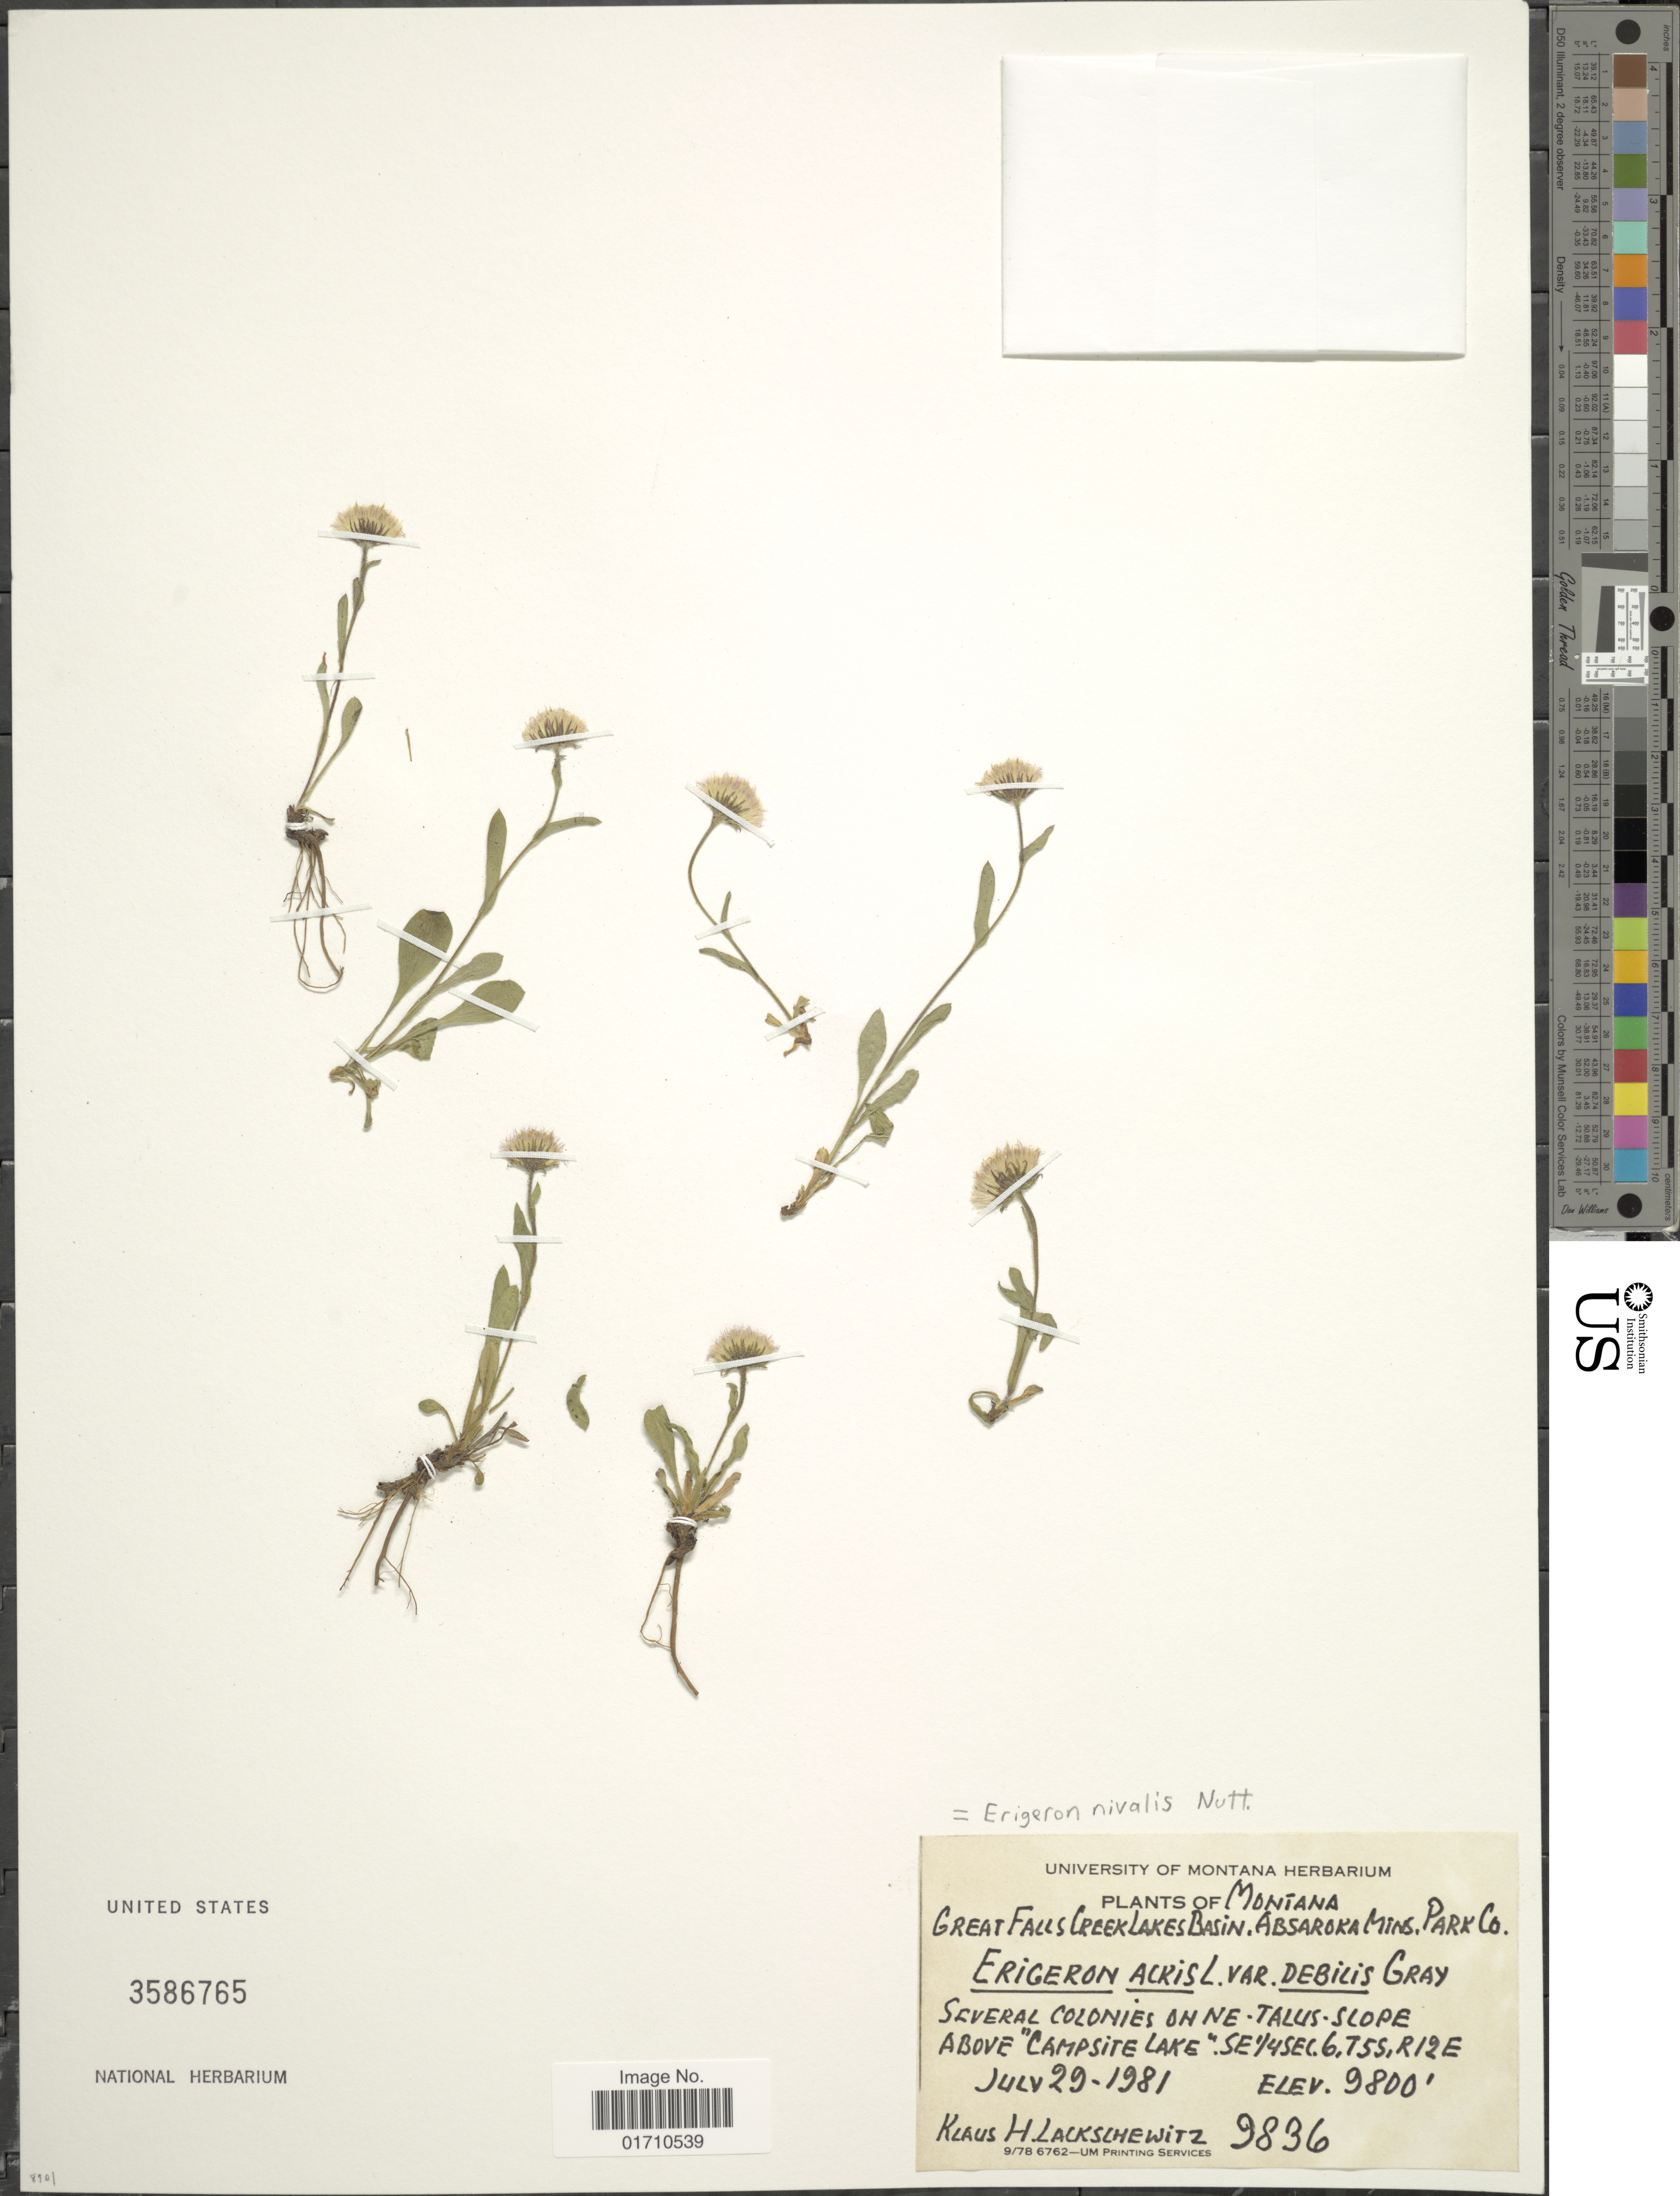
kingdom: Plantae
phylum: Tracheophyta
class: Magnoliopsida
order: Asterales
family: Asteraceae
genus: Erigeron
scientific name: Erigeron acris var. debilis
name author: A. Gray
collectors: K. Lackschewitz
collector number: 9836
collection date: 1981-07-29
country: United States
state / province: Montana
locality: Several Colonies on NE-Talus-Slope above 'Campsite Lake' SE1/4Sec.6,T5S, R12E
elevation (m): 2987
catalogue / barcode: US 3586765